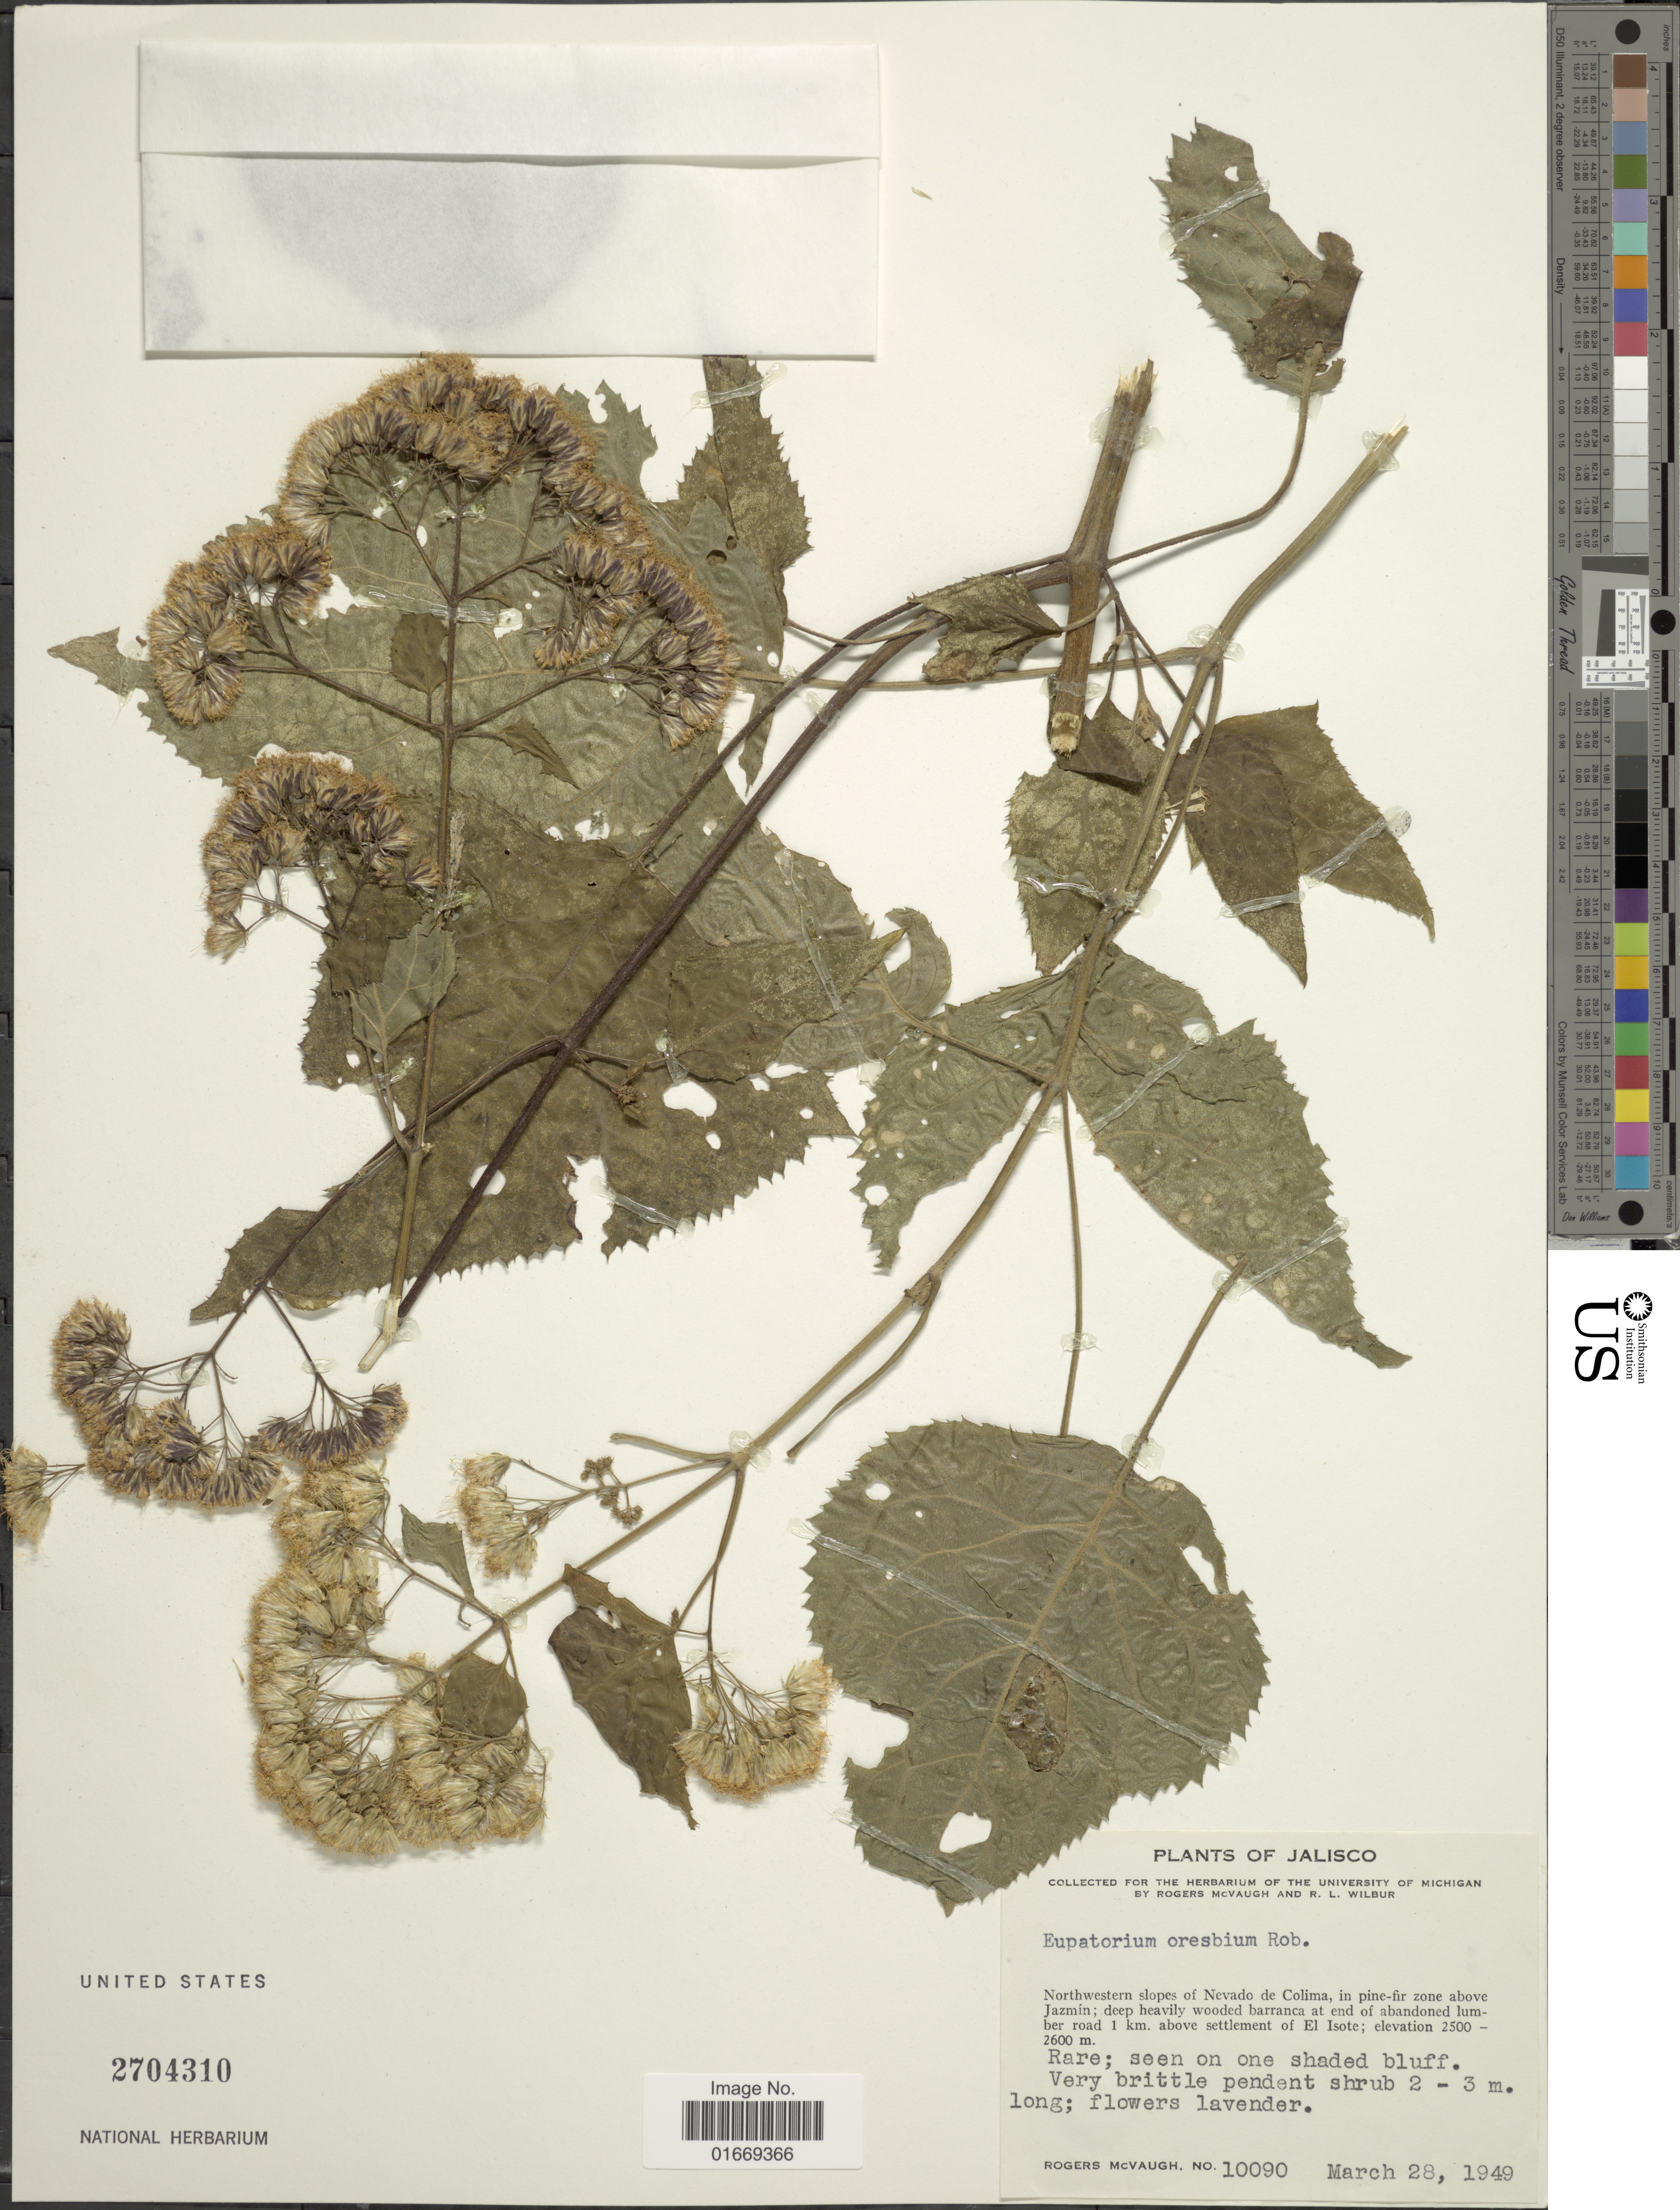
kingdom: Plantae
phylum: Tracheophyta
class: Magnoliopsida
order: Asterales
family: Asteraceae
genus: Bartlettina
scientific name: Bartlettina oresbia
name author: (B.L. Rob.) R.M. King & H. Rob.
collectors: R. McVaugh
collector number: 10090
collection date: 1949-03-28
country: Mexico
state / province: Jalisco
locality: Northwestern slopes of Nevado de Colima, in pine-fir zone above Jazmin; deep heavily wooded barranca at end of abandoned lumber road 1 km. above settlement of El Isote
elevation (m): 2500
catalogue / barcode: US 2704310